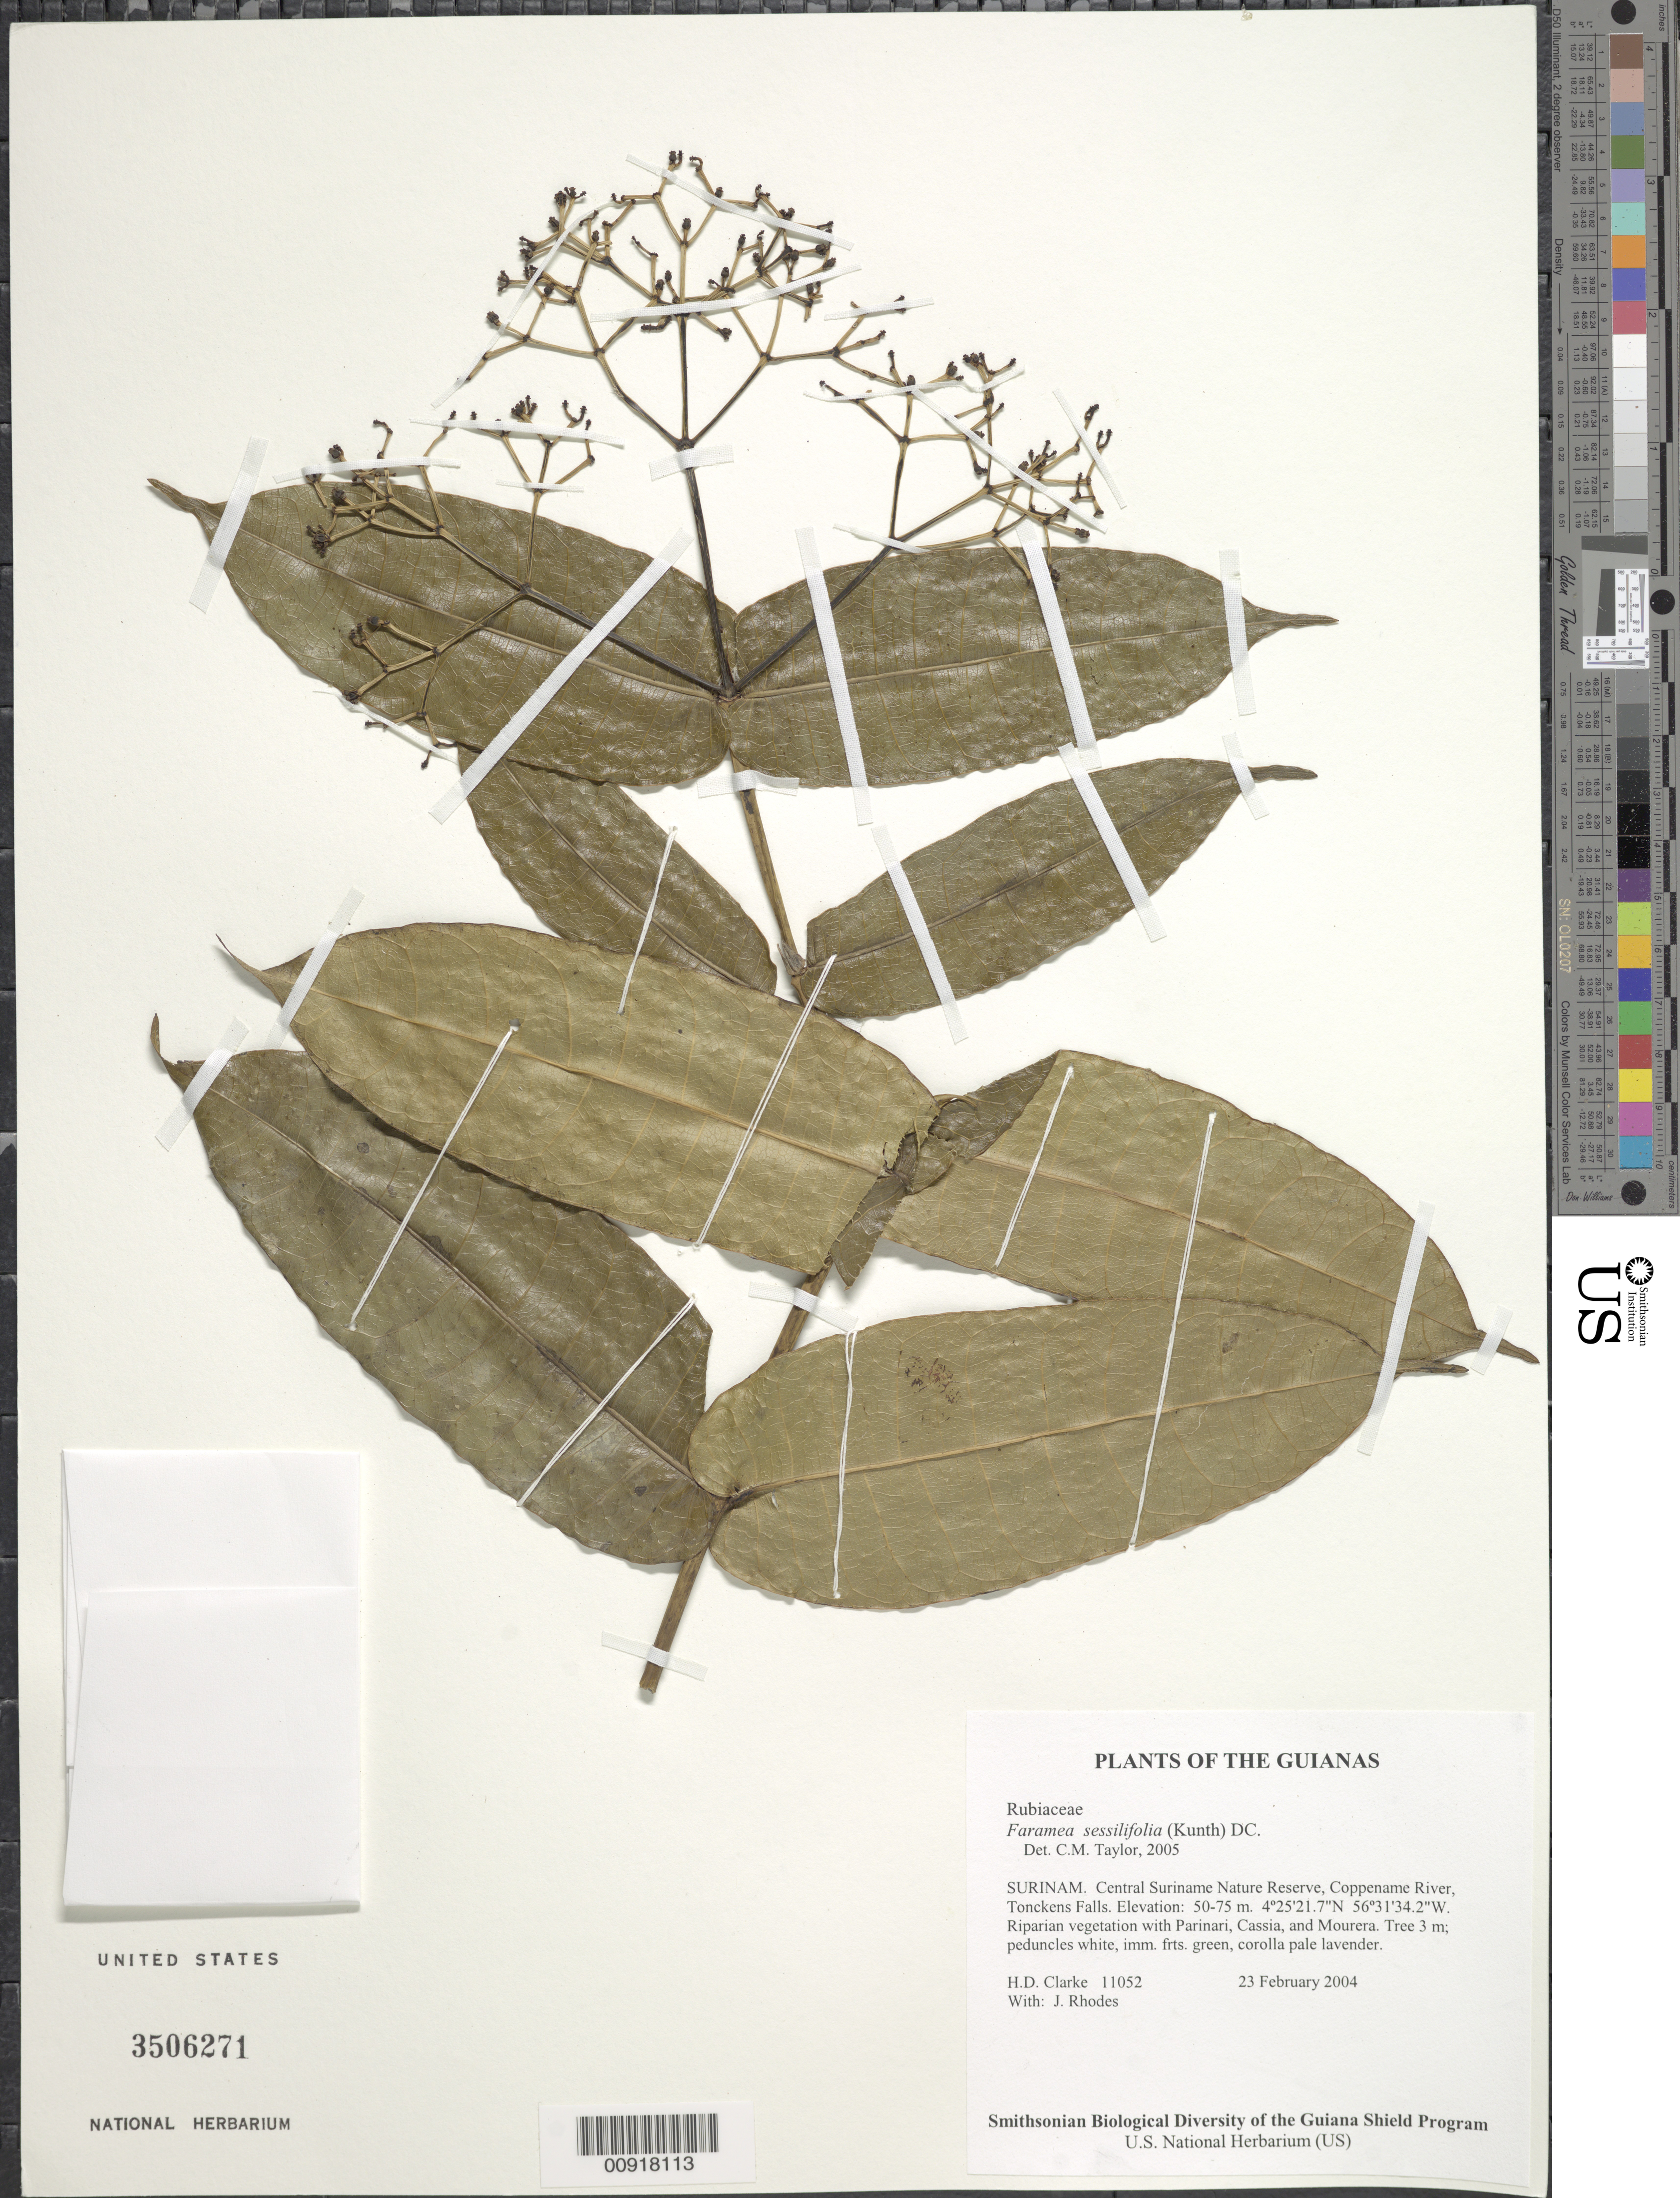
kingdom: Plantae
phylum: Tracheophyta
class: Magnoliopsida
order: Gentianales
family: Rubiaceae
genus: Faramea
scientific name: Faramea sessilifolia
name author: (Kunth) DC.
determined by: Taylor, Charlotte M.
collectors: H. D. Clarke & J. Rhodes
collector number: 11052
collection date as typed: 23 February 2004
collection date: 2004-02-23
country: Suriname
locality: Central Suriname Nature Reserve, Coppename River, Tonckens Falls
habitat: Riparian vegetation with Parinari, Cassia, and Mourera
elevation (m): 50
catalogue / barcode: US 3506271